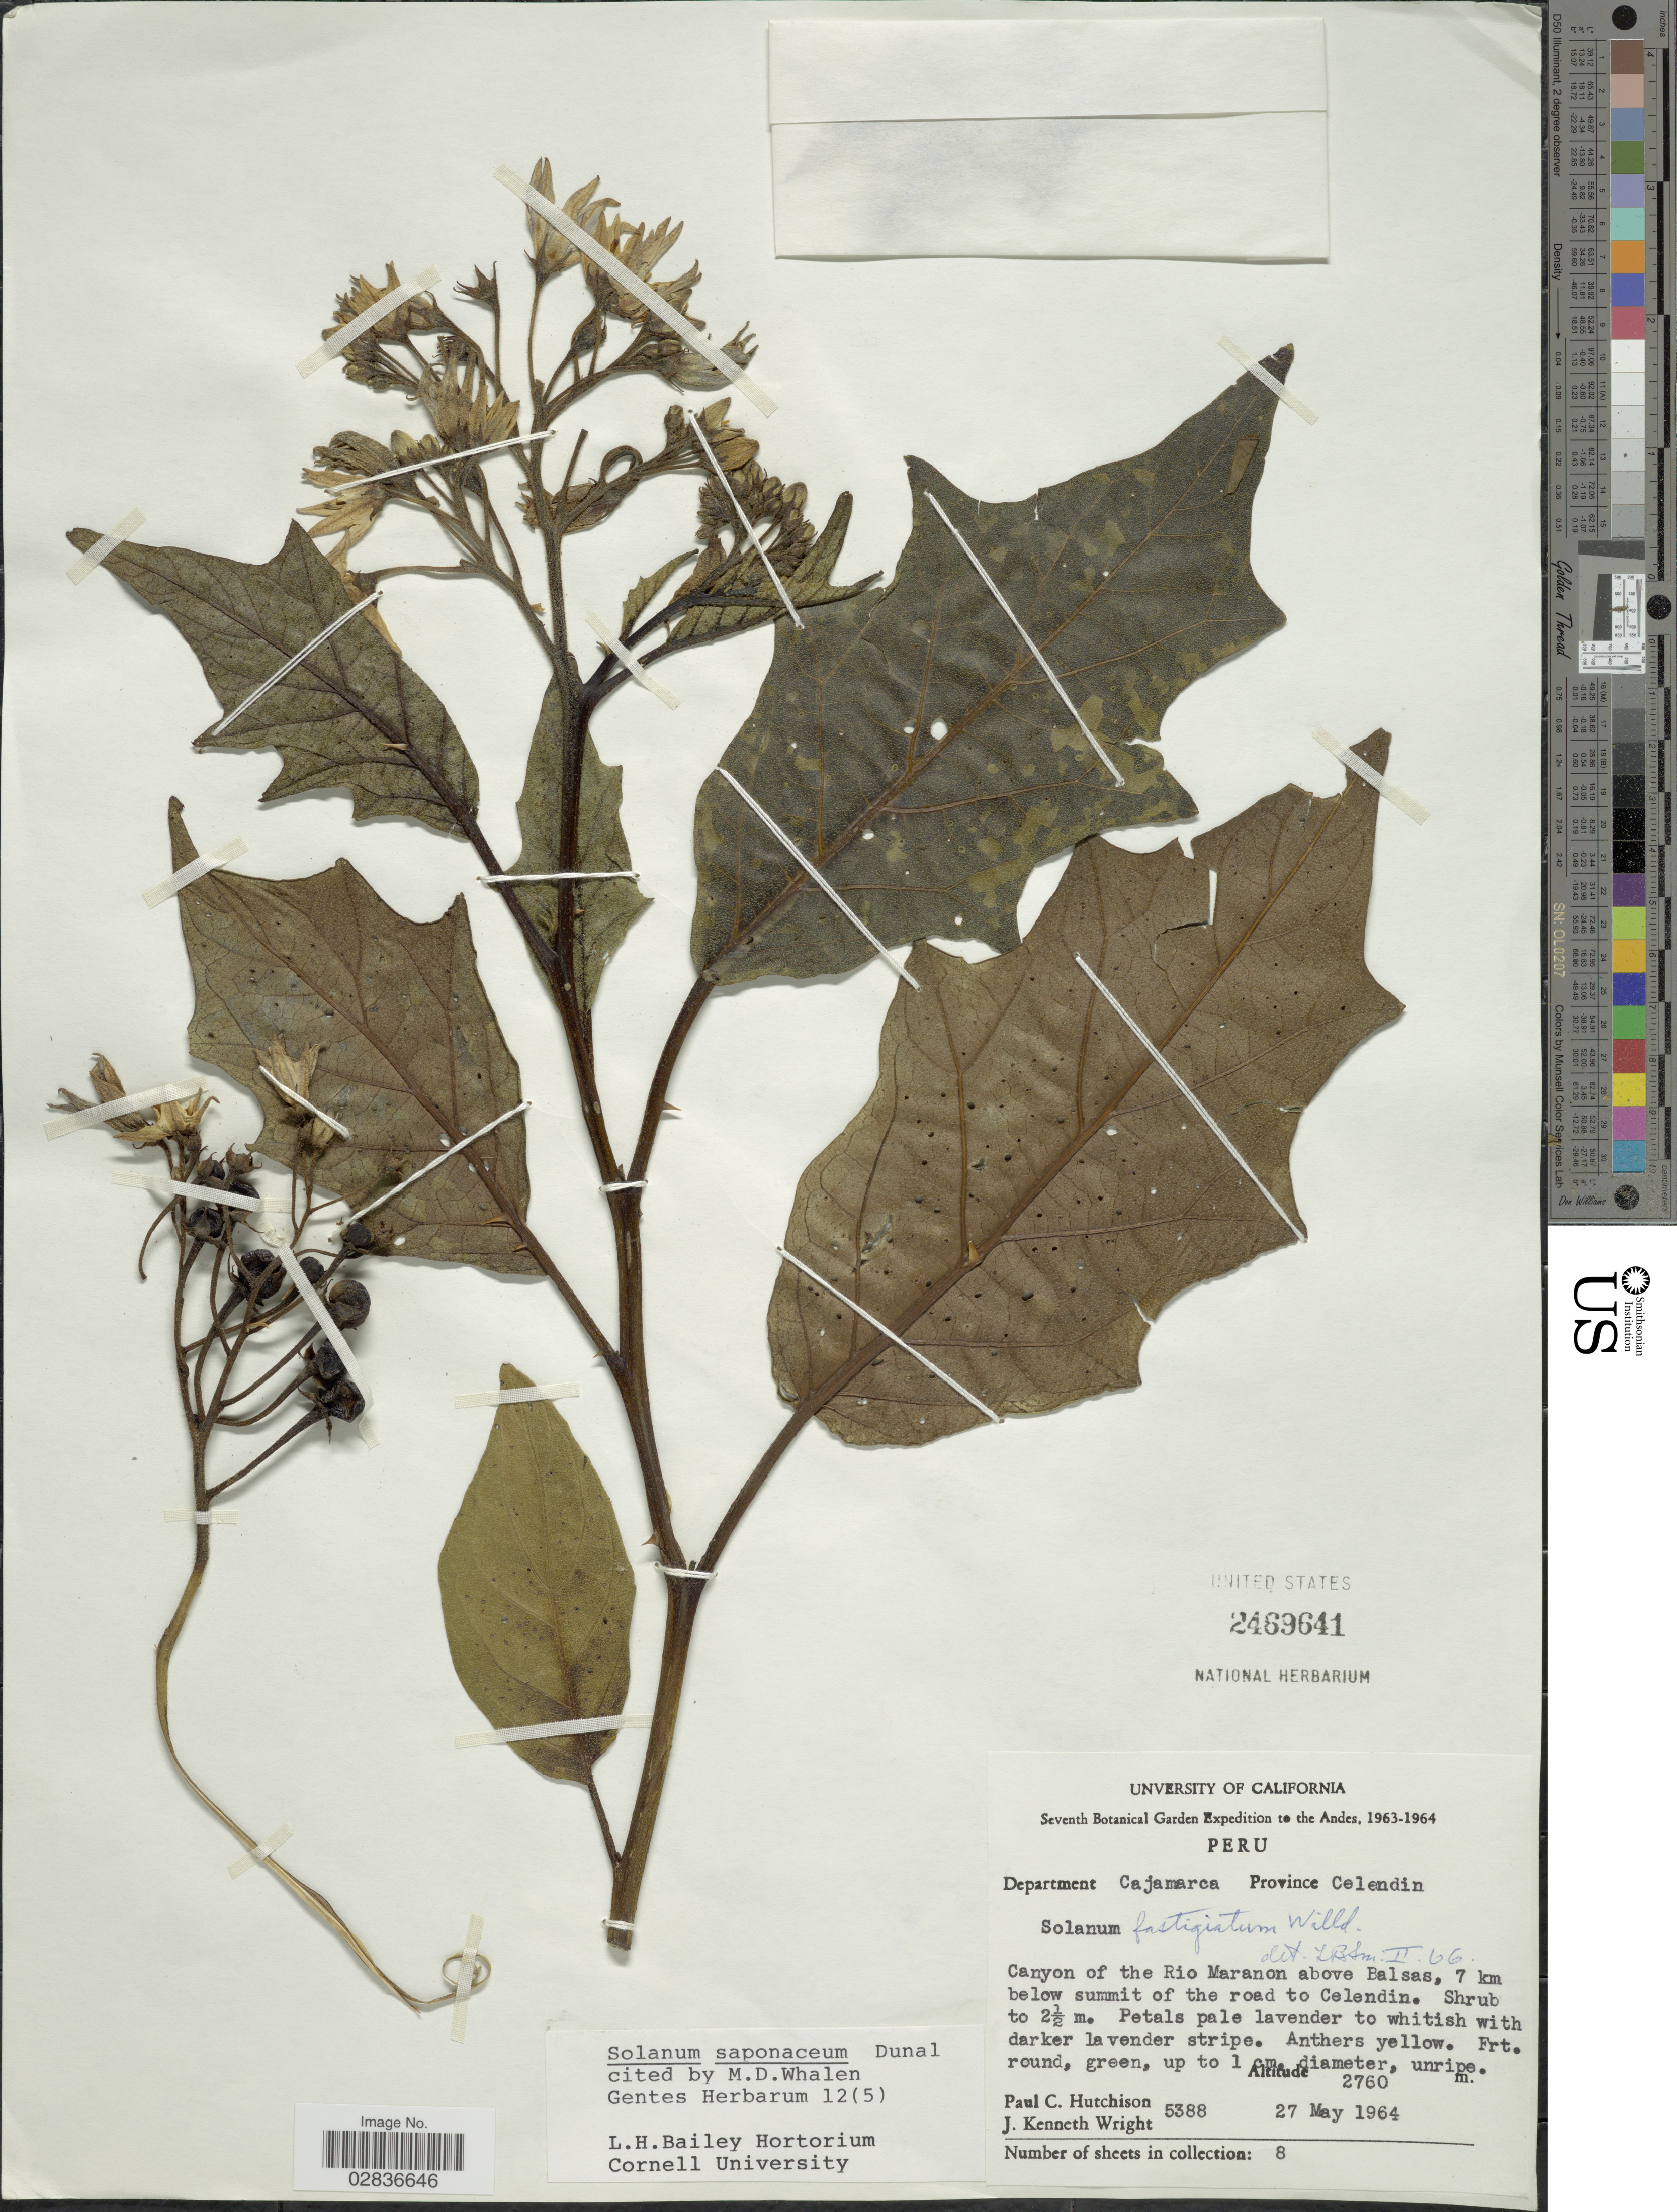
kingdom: Plantae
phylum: Tracheophyta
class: Magnoliopsida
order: Solanales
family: Solanaceae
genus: Solanum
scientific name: Solanum saponaceum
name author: Dunal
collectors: P. C. Hutchison & J. K. Wright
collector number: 5388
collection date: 1964-05-27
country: Peru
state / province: Cajamarca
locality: Andes. Department Cajamarca. Province Celendin. Canyon of the Rio Maranon above Balsas, 7 km below summit of the road to Celendin.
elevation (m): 2760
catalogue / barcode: US 2469641